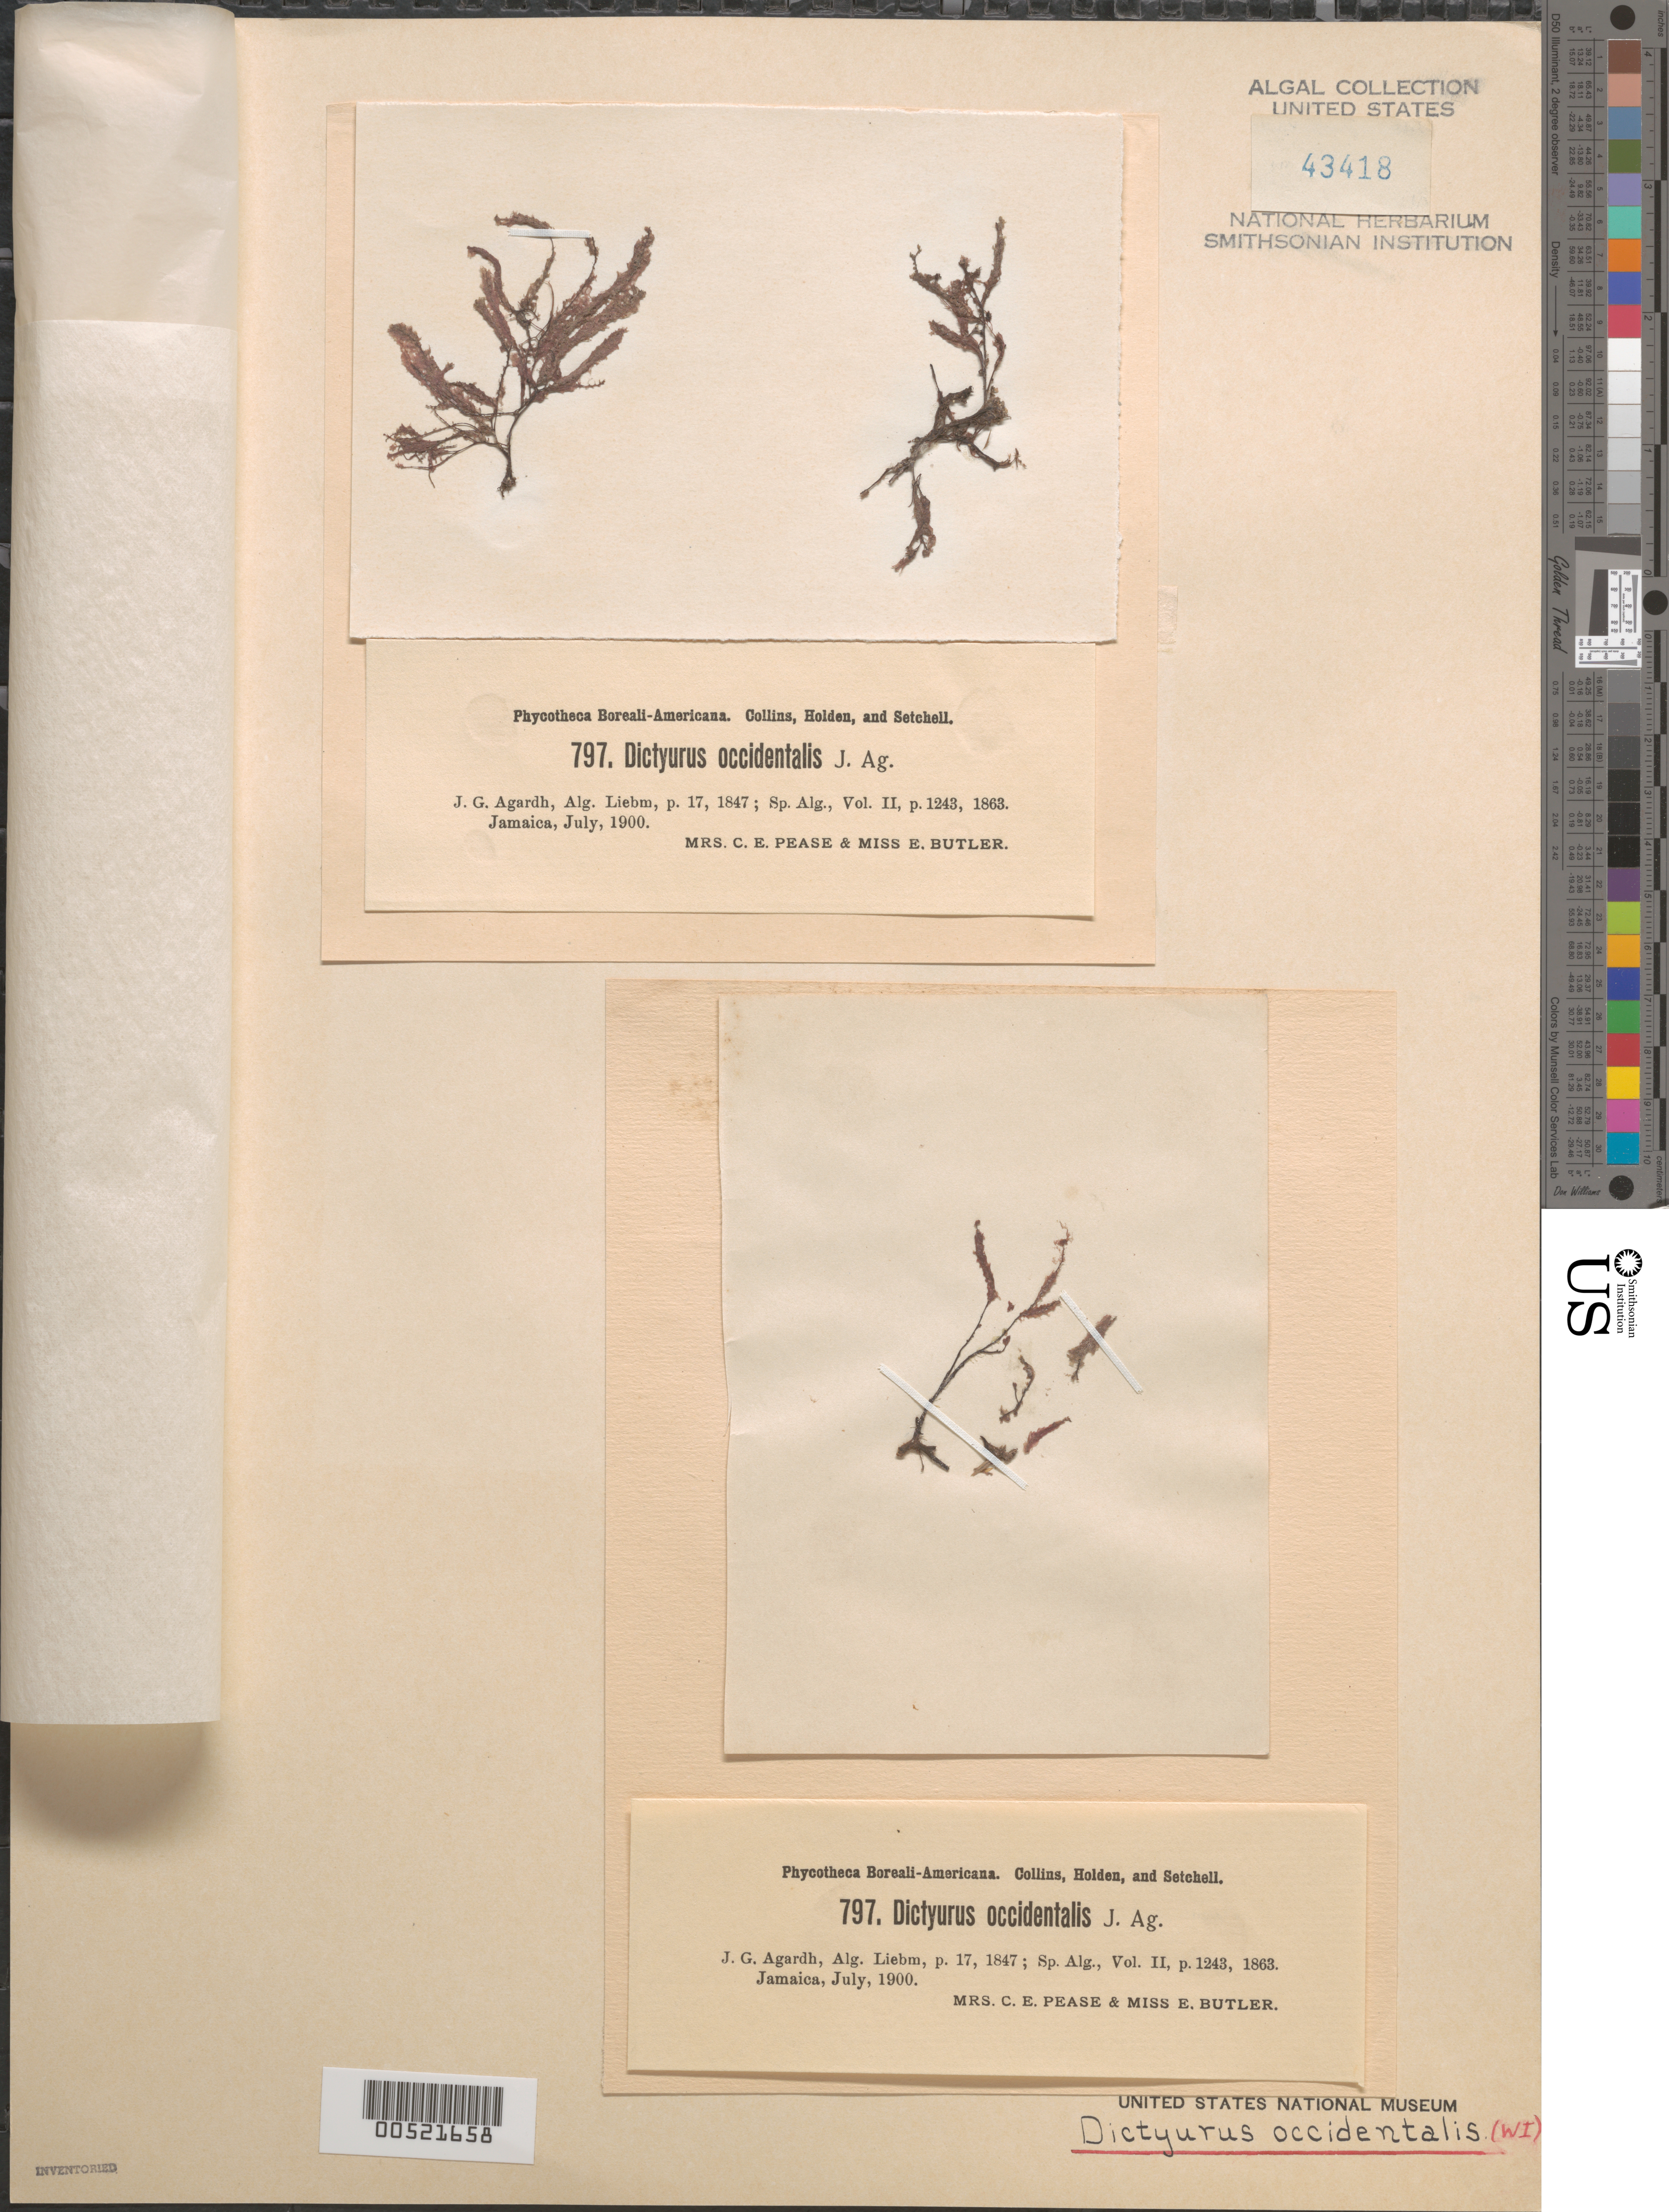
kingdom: Plantae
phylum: Rhodophyta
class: Florideophyceae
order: Ceramiales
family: Dasyaceae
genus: Dictyurus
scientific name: Dictyurus occidentalis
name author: J. Agardh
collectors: C. Pease & E. Butler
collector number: PB-A 797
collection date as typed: July 1900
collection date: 1900-07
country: Jamaica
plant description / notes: Collins, Holden & Setchell, Phycotheca Boreali-Americana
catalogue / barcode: US 43418